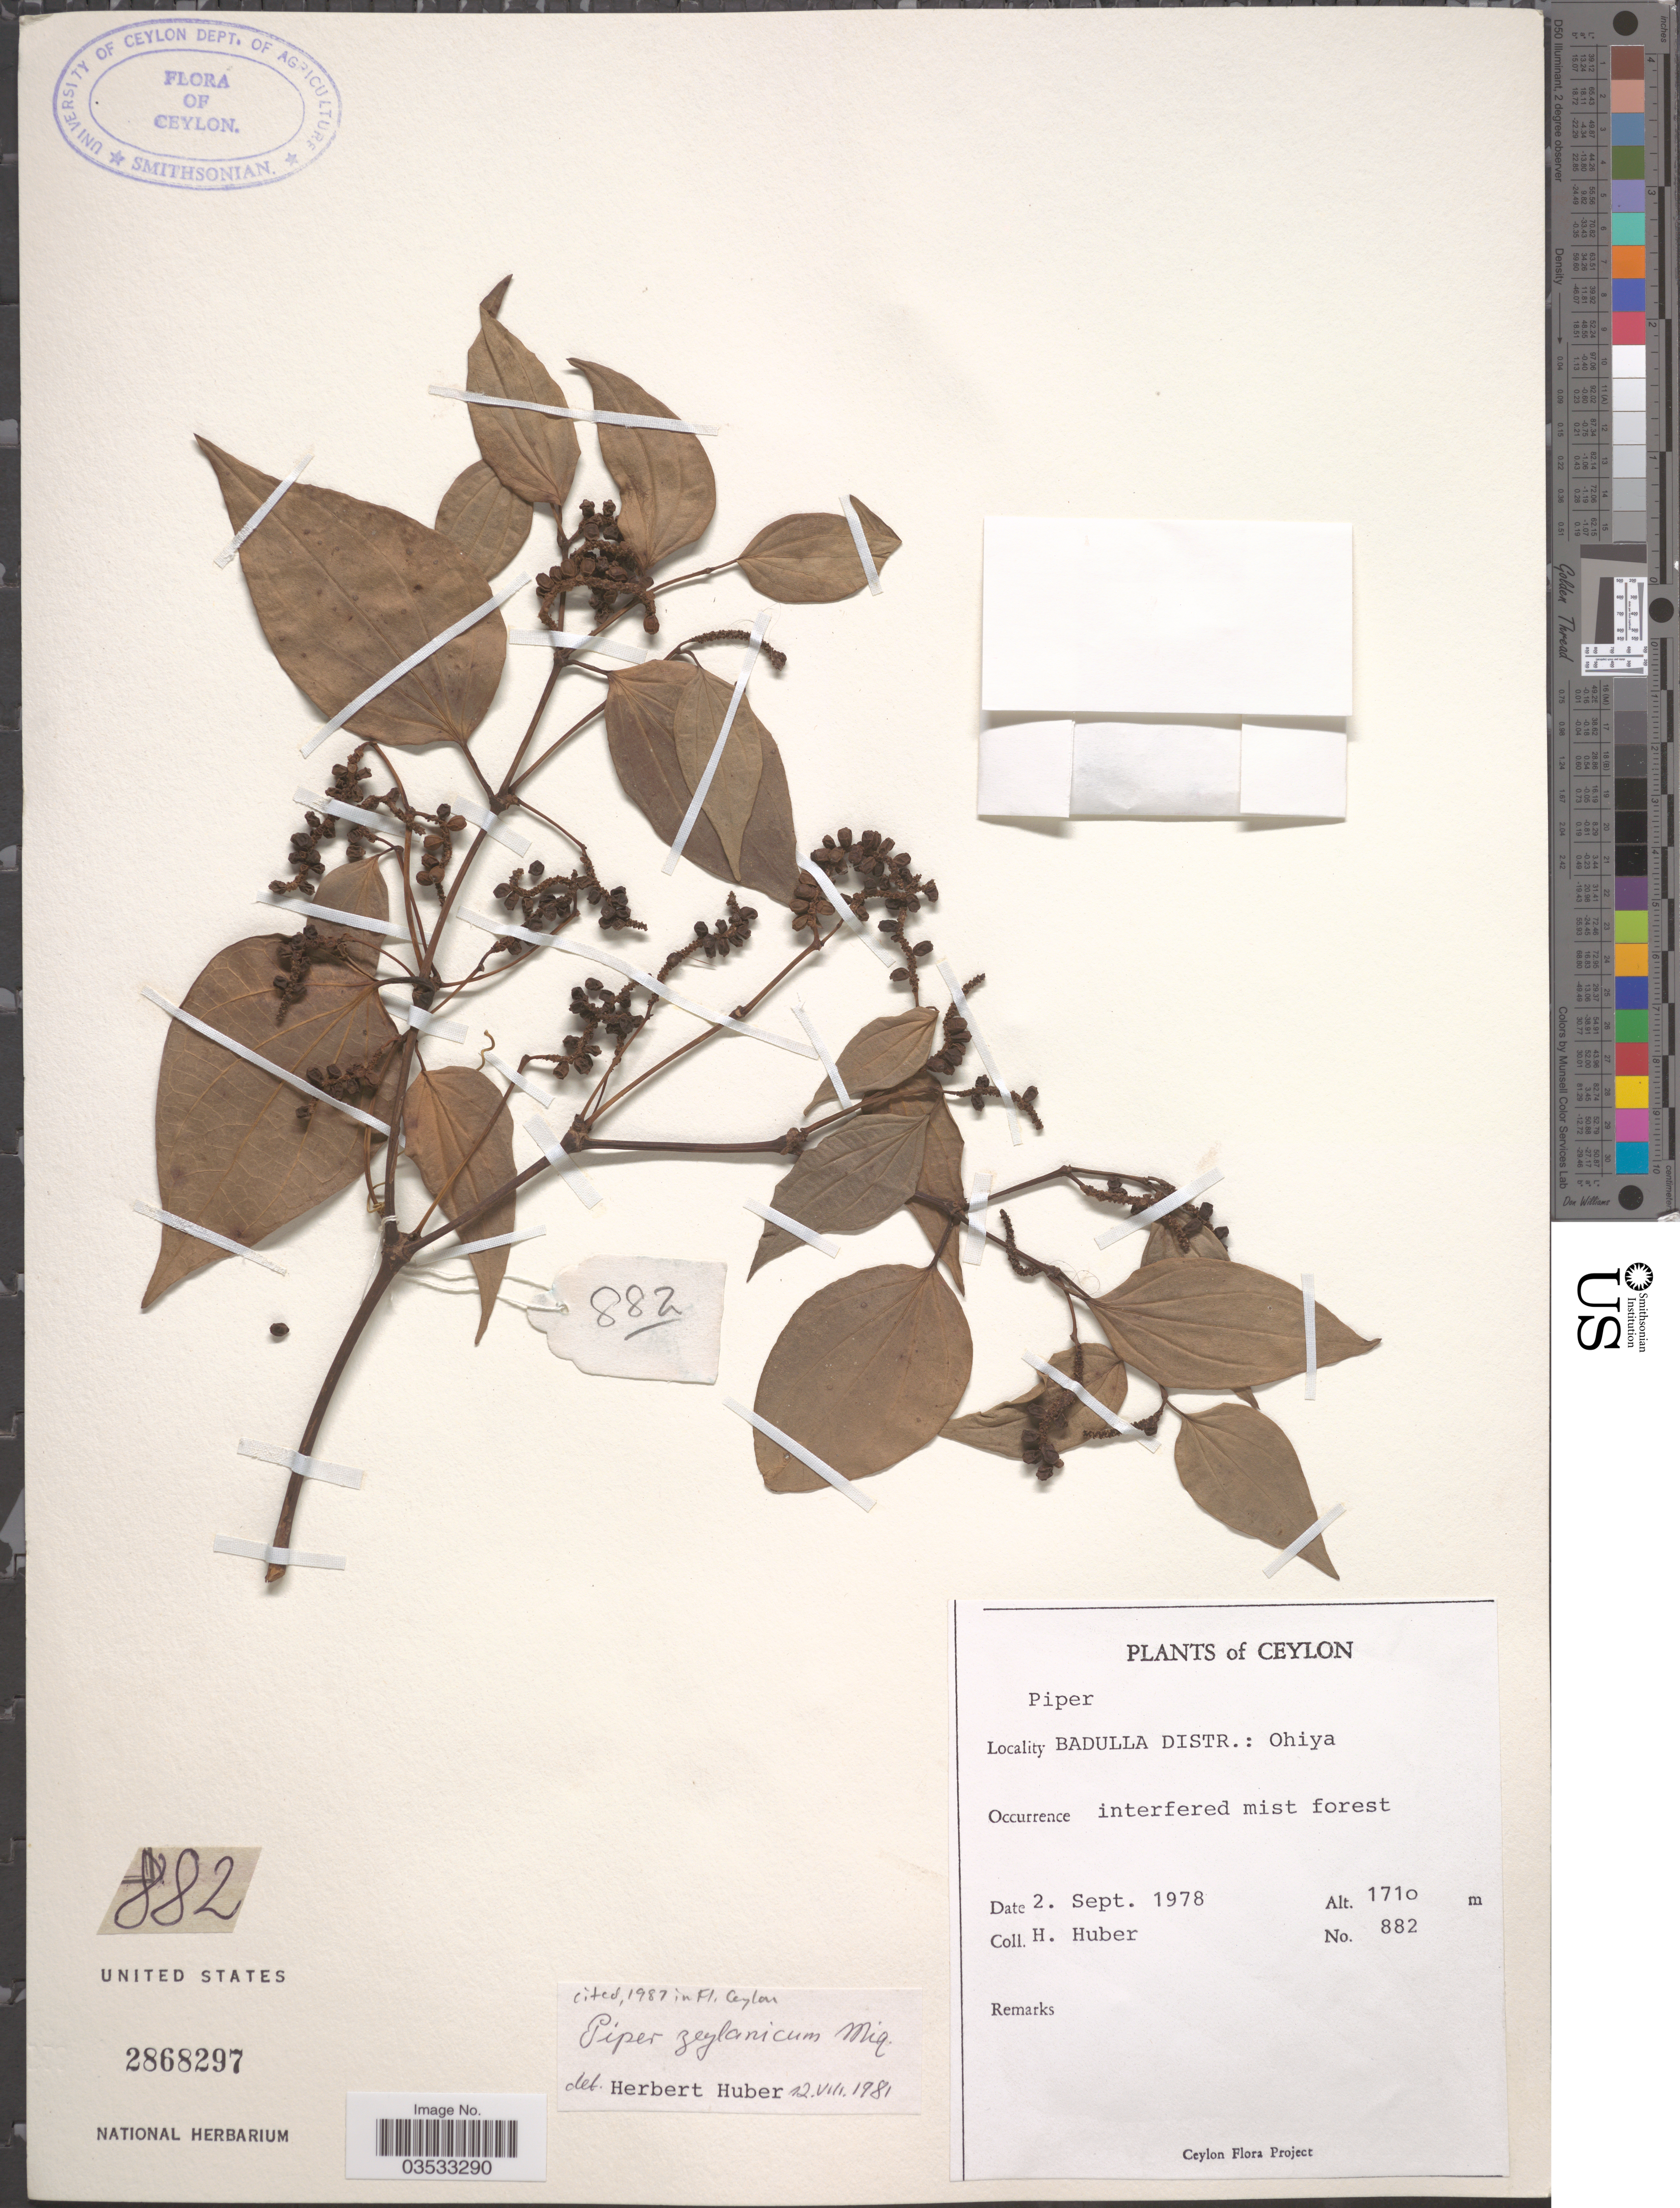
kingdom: Plantae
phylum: Tracheophyta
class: Magnoliopsida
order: Piperales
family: Piperaceae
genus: Piper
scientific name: Piper zeylanicum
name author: Miq.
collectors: H. Huber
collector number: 882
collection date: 1978-09-02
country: Sri Lanka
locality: Ceylon. Badulla Distr.: Ohiya.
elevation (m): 1710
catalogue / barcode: US 2868297